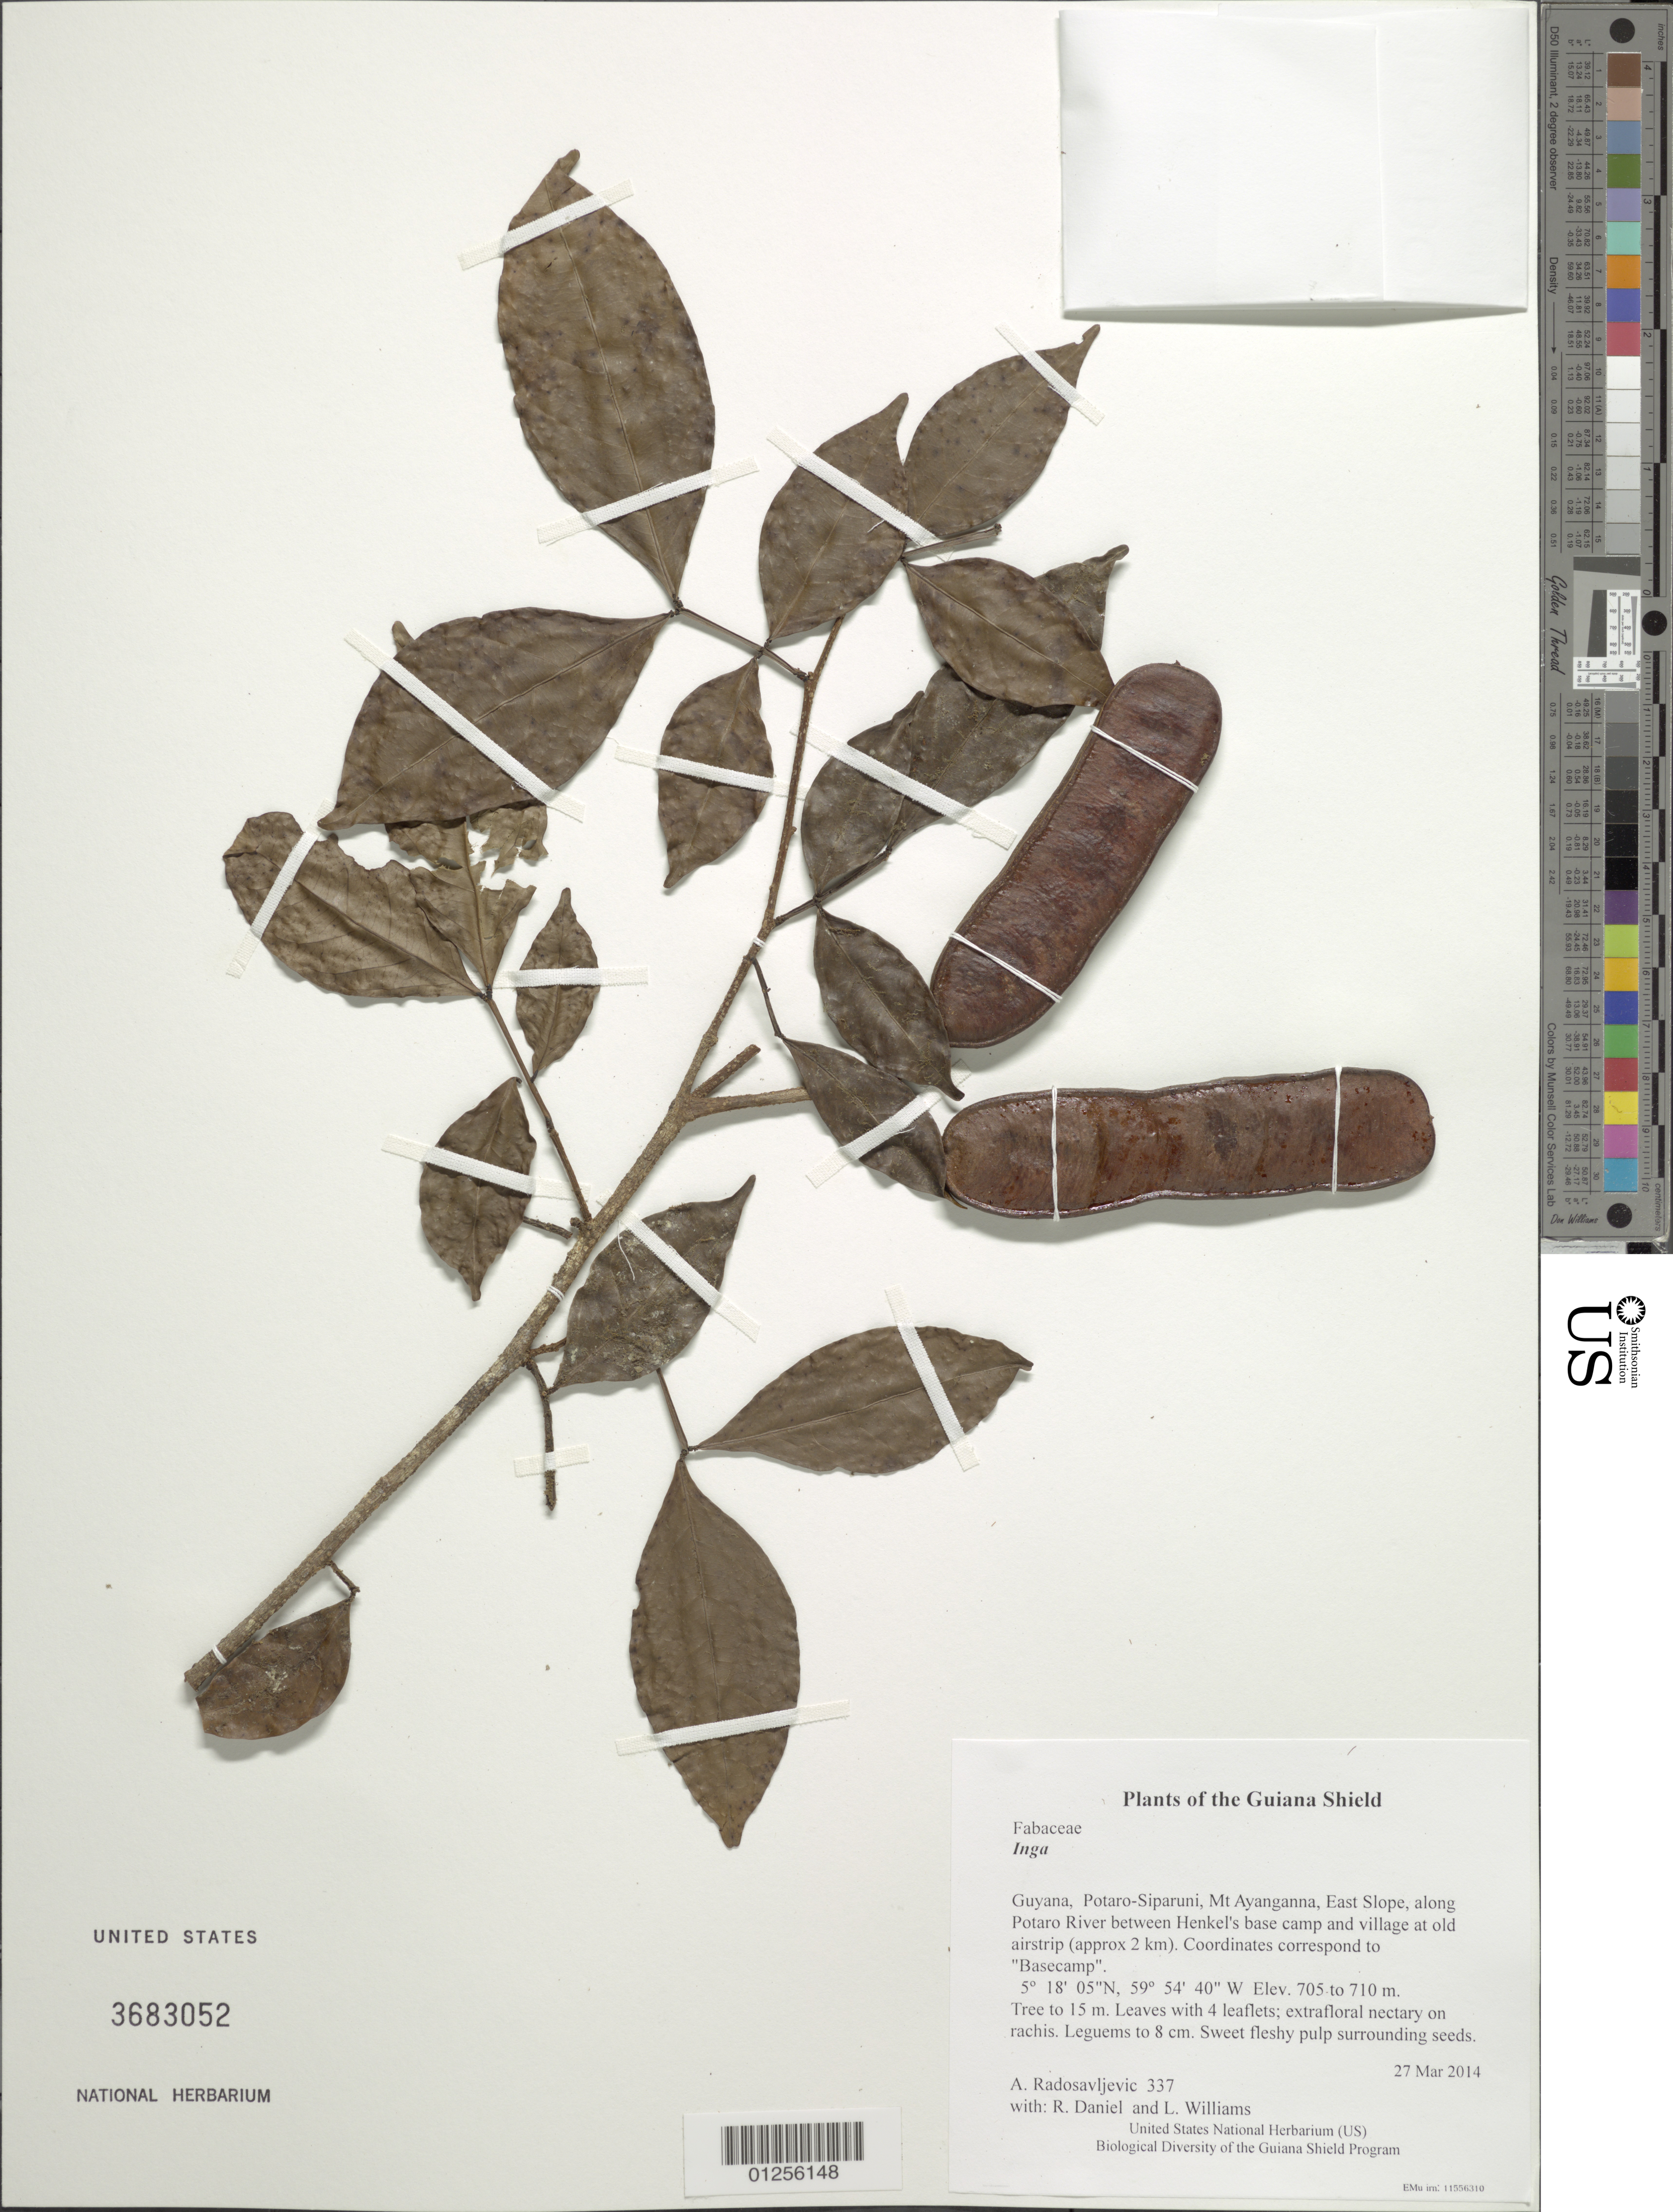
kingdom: Plantae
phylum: Tracheophyta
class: Magnoliopsida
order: Fabales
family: Fabaceae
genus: Inga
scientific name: Inga sp.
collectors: A. Radosavljevic, R. Daniel & L. Williams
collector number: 337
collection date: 2014-03-27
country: Guyana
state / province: Potaro-Siparuni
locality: Mt Ayanganna, East Slope, along Potaro River between Henkel's base camp and village at old airstrip (approx 2 km). Coordinates correspond to "Basecamp".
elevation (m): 705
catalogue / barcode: US 3683052